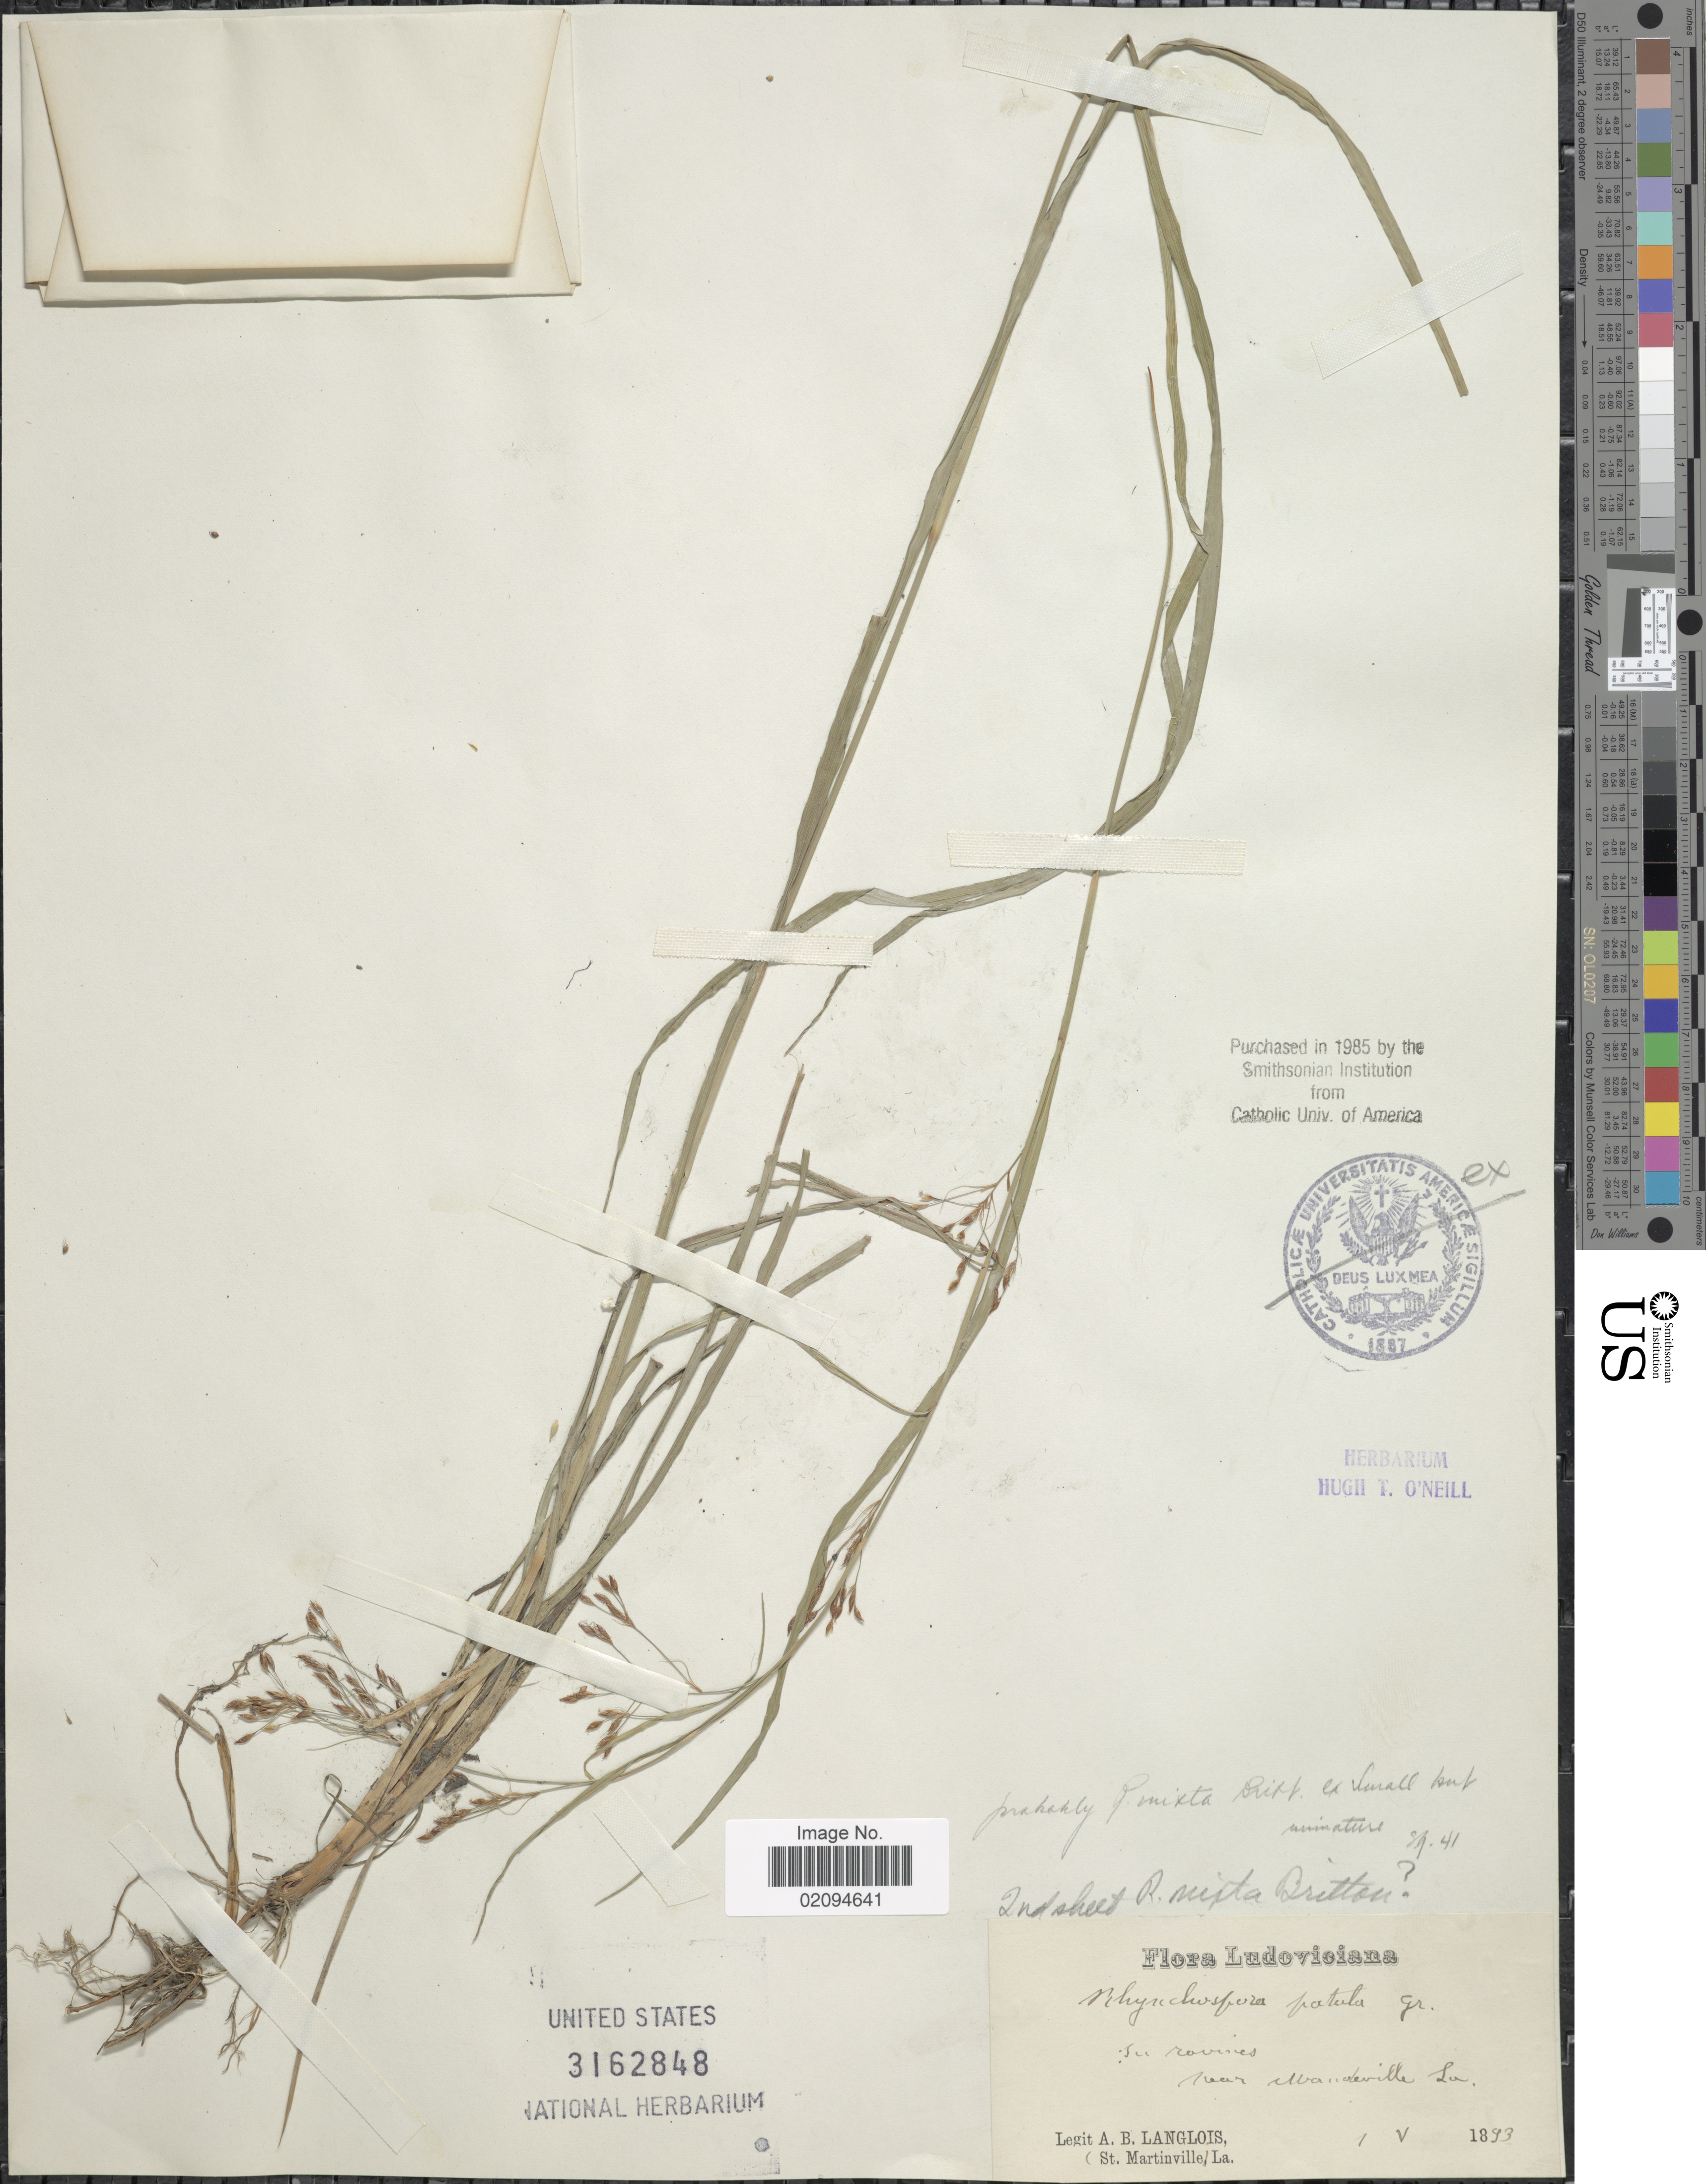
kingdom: Plantae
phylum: Tracheophyta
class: Liliopsida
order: Poales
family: Cyperaceae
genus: Rhynchospora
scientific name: Rhynchospora mixta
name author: Britton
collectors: A. Langlois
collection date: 1893-05-01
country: United States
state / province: Louisiana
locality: Near Mandeville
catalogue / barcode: US 3162848